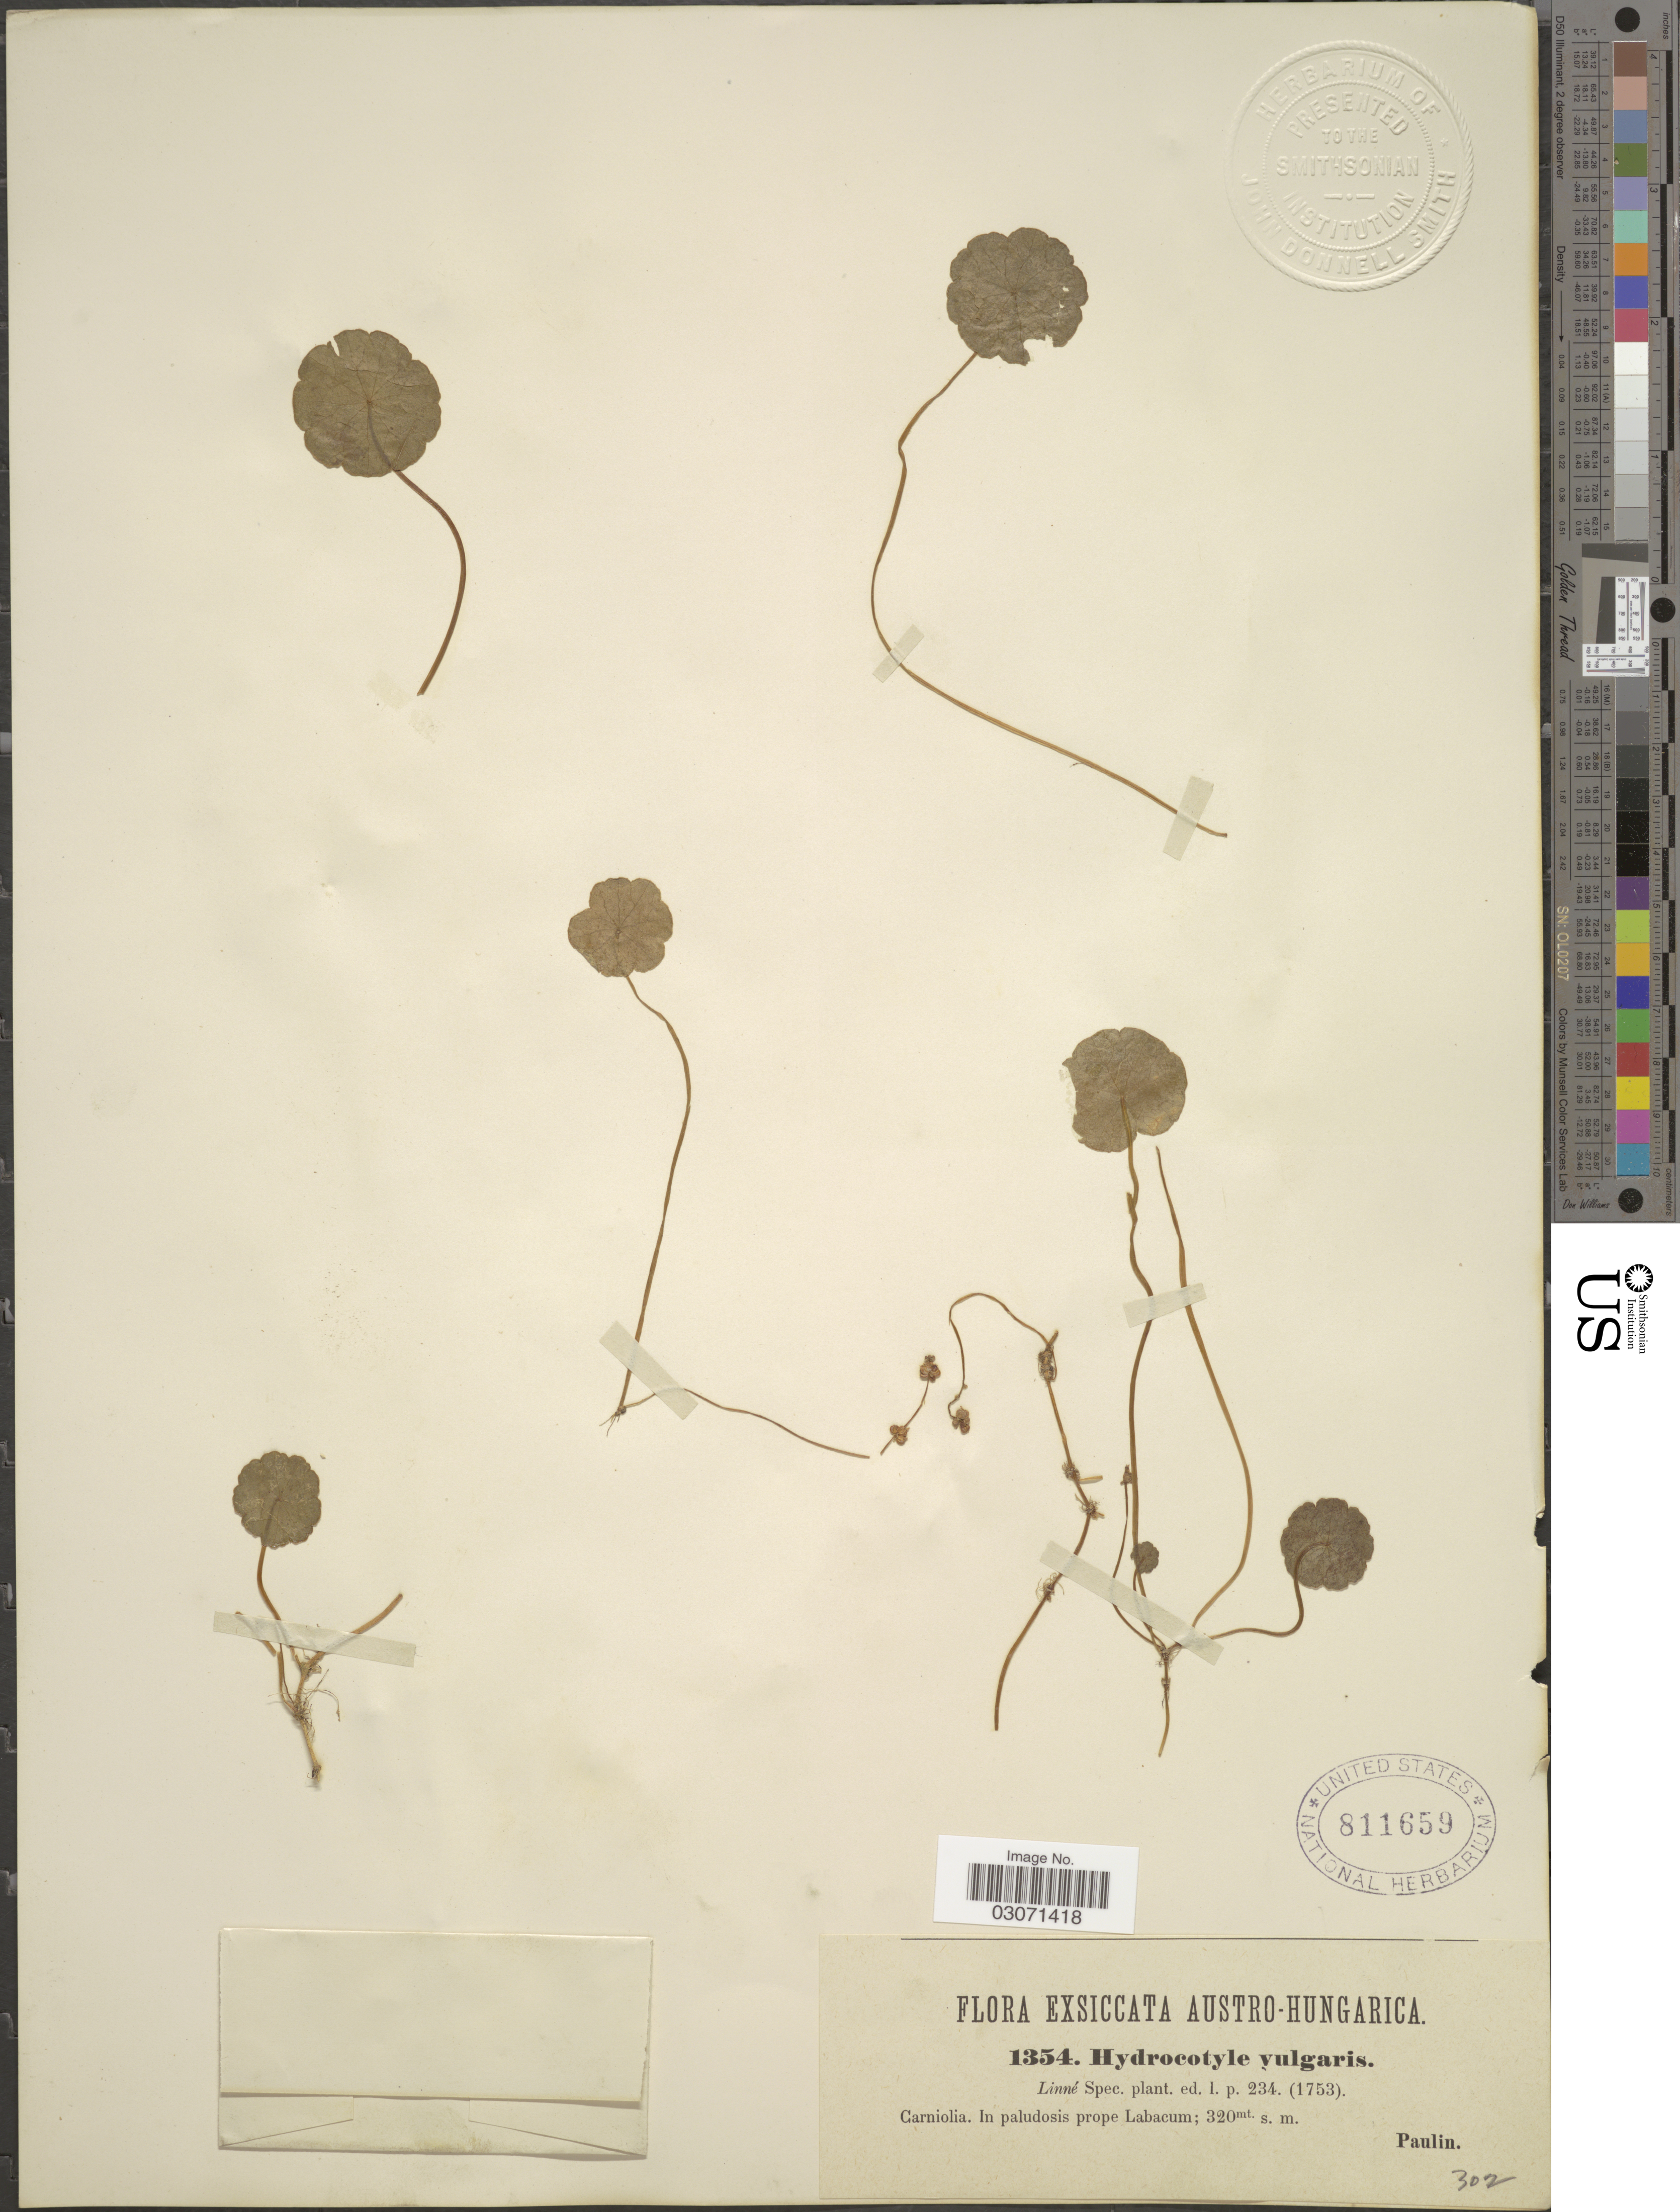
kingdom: Plantae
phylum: Tracheophyta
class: Magnoliopsida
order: Apiales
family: Araliaceae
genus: Hydrocotyle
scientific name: Hydrocotyle vulgaris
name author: L.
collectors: -. Paulin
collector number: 1354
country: Hungary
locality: Austro-Hungarica. Carniolia. In paludosis prope Labacum.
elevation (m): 320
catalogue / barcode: US 811659